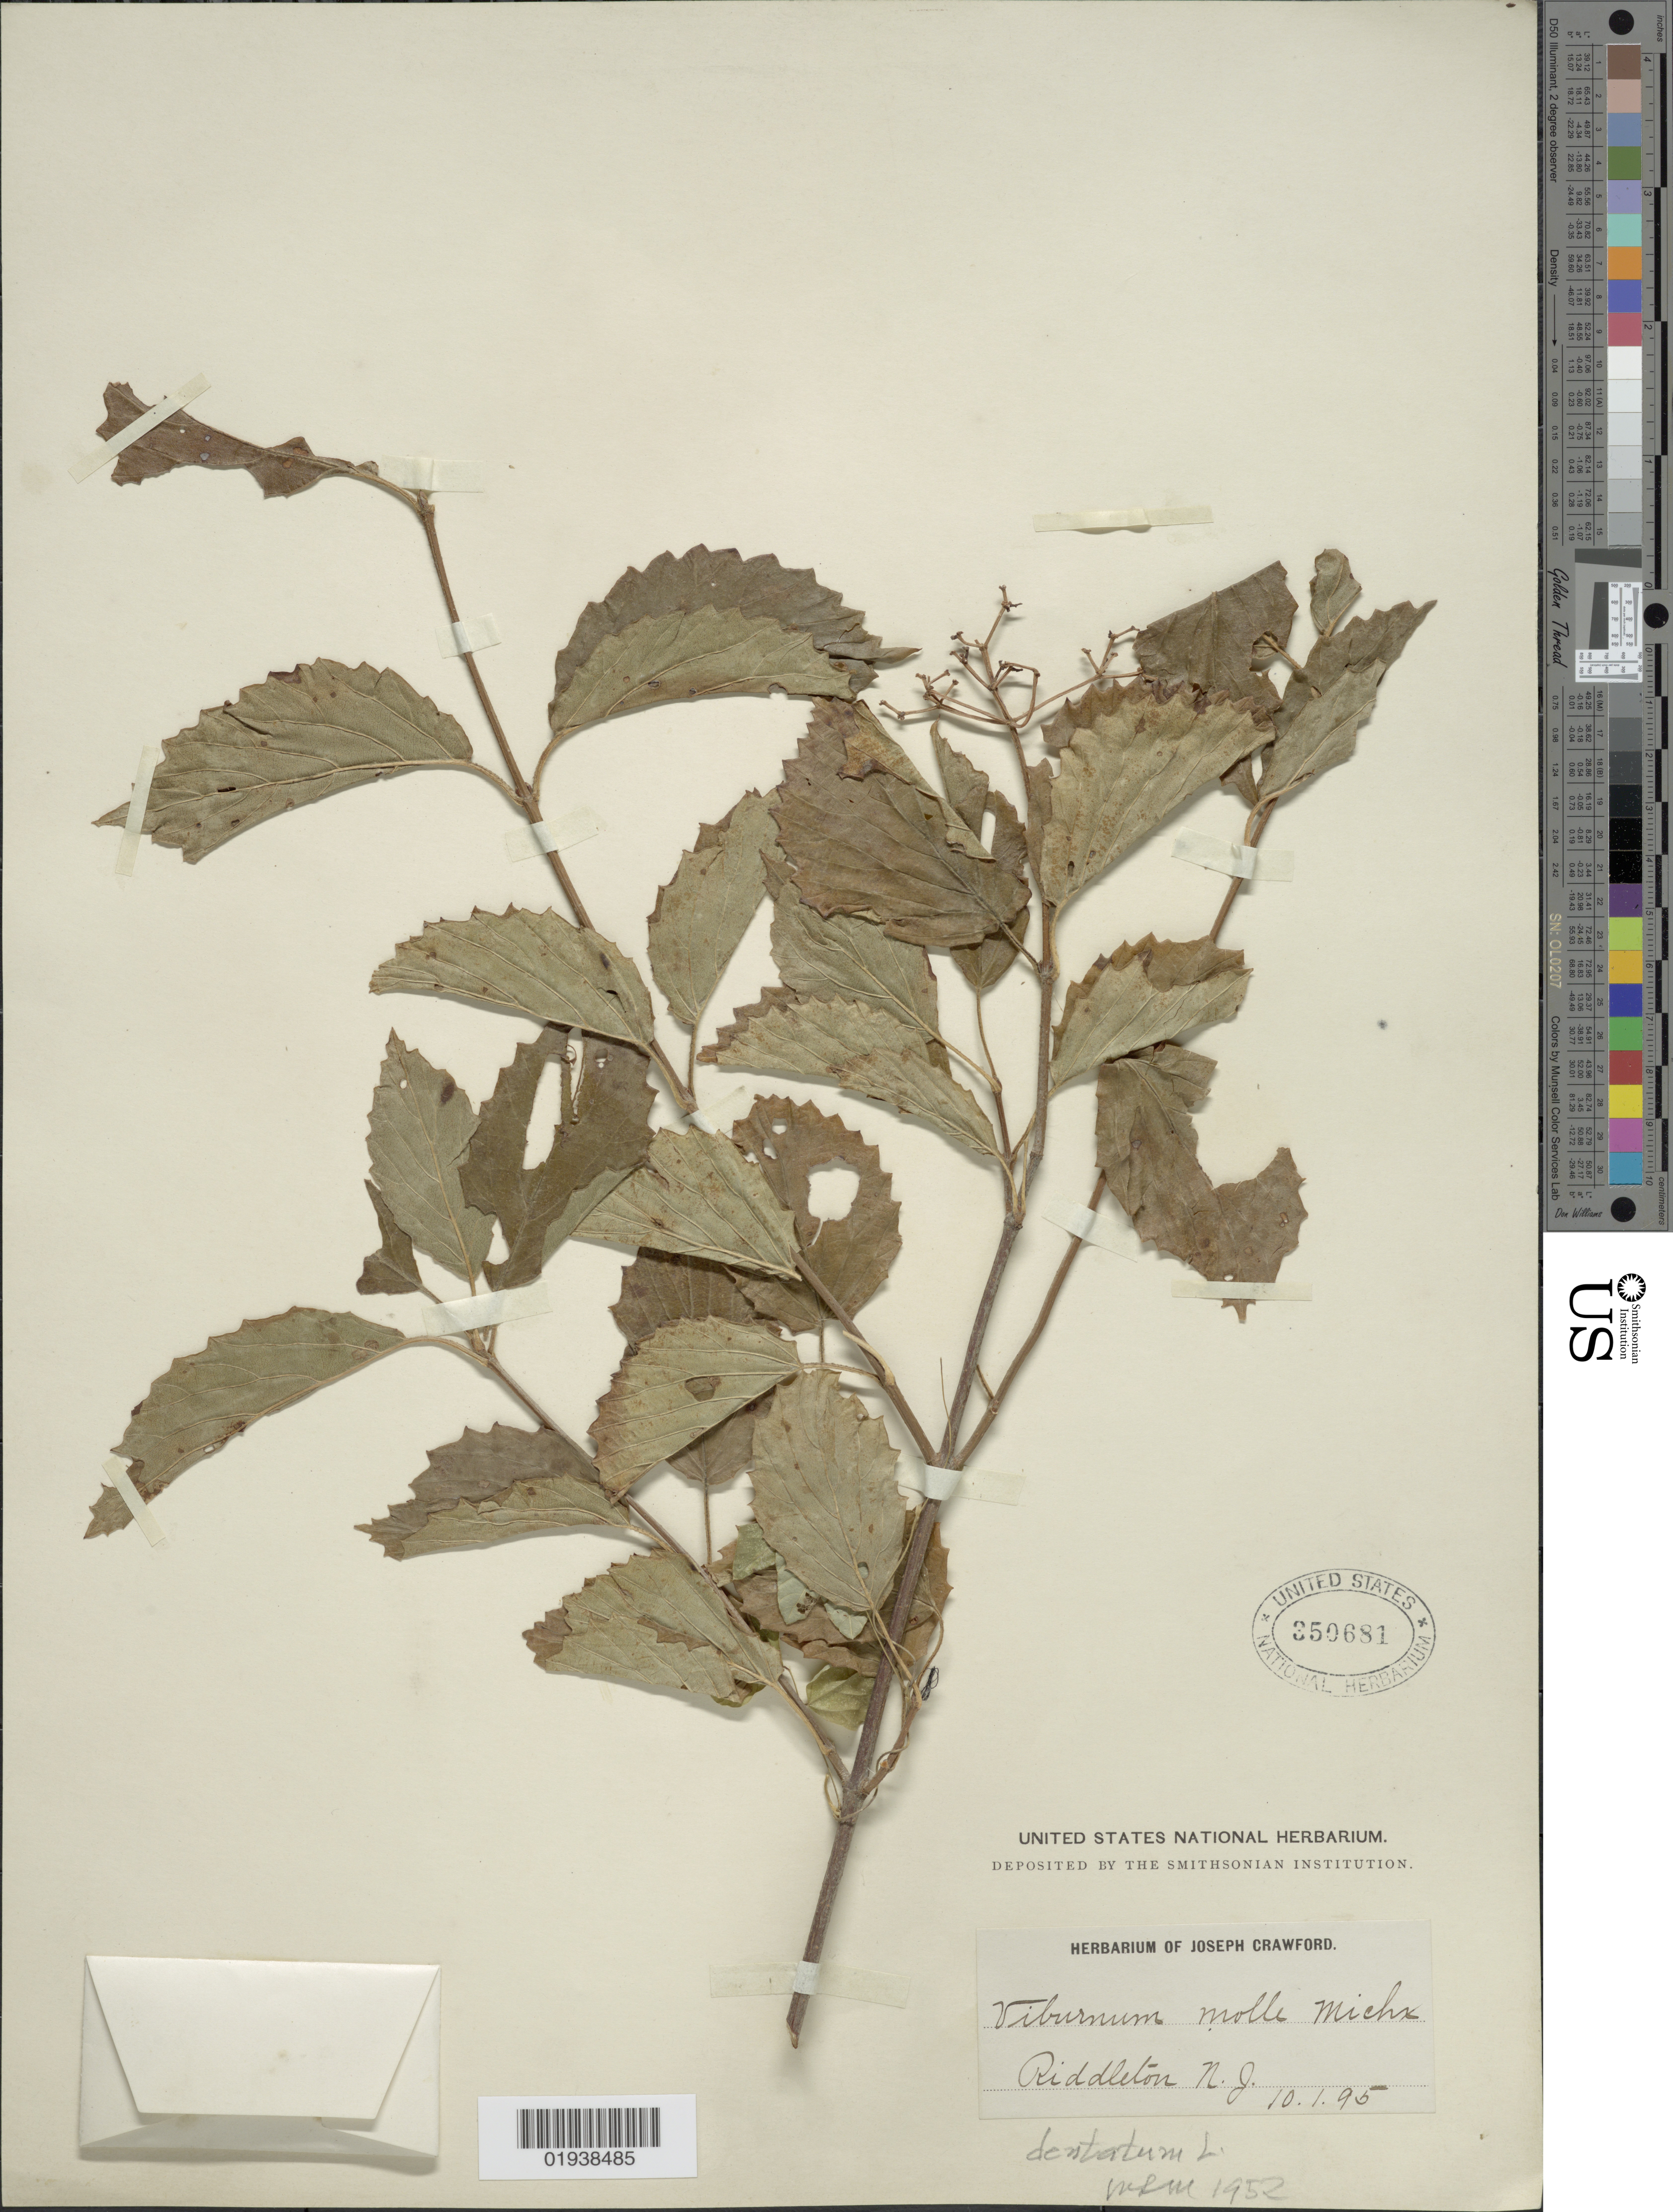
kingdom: Plantae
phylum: Tracheophyta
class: Magnoliopsida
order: Dipsacales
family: Viburnaceae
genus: Viburnum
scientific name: Viburnum dentatum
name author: L.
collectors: ex herb. Joseph Crawford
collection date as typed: Transcribed d/m/y: 10/1/95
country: United States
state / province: New Jersey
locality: Riddleton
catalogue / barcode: US 350681